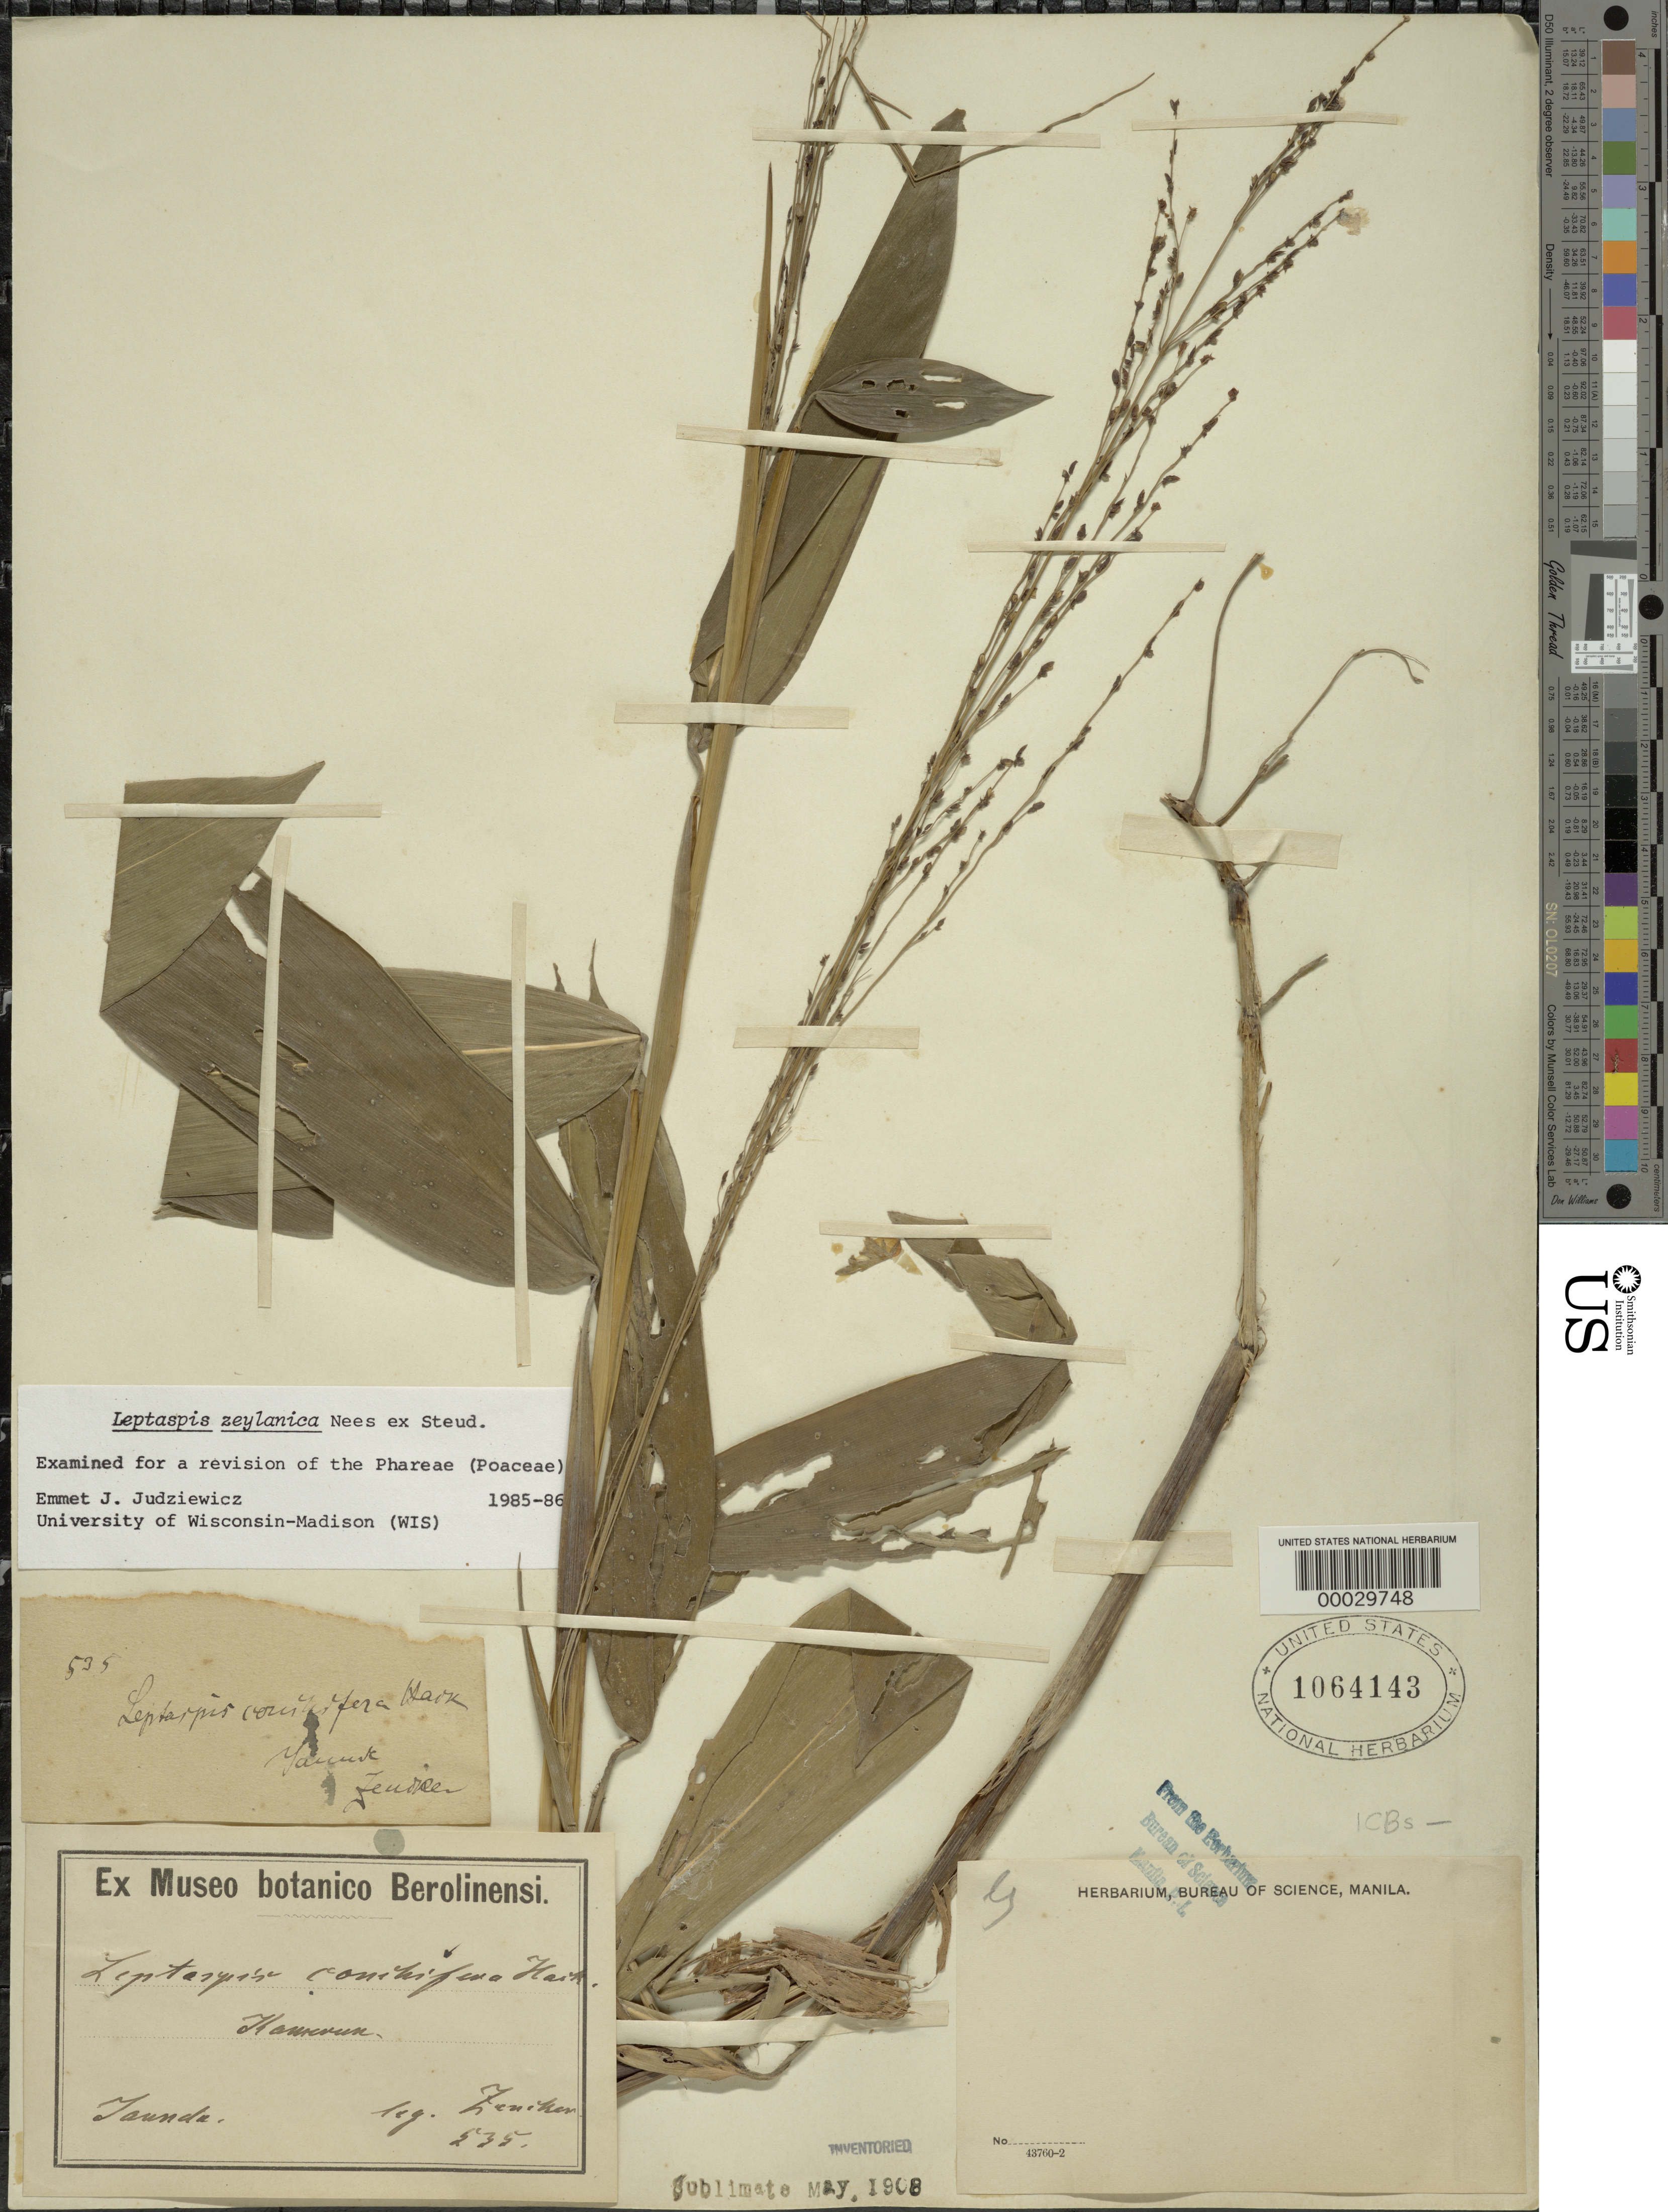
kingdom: Plantae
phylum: Tracheophyta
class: Liliopsida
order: Poales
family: Poaceae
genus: Leptaspis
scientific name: Leptaspis zeylanica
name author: Nees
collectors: -. Zeuiken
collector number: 535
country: Cameroon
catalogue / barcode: US 1064143